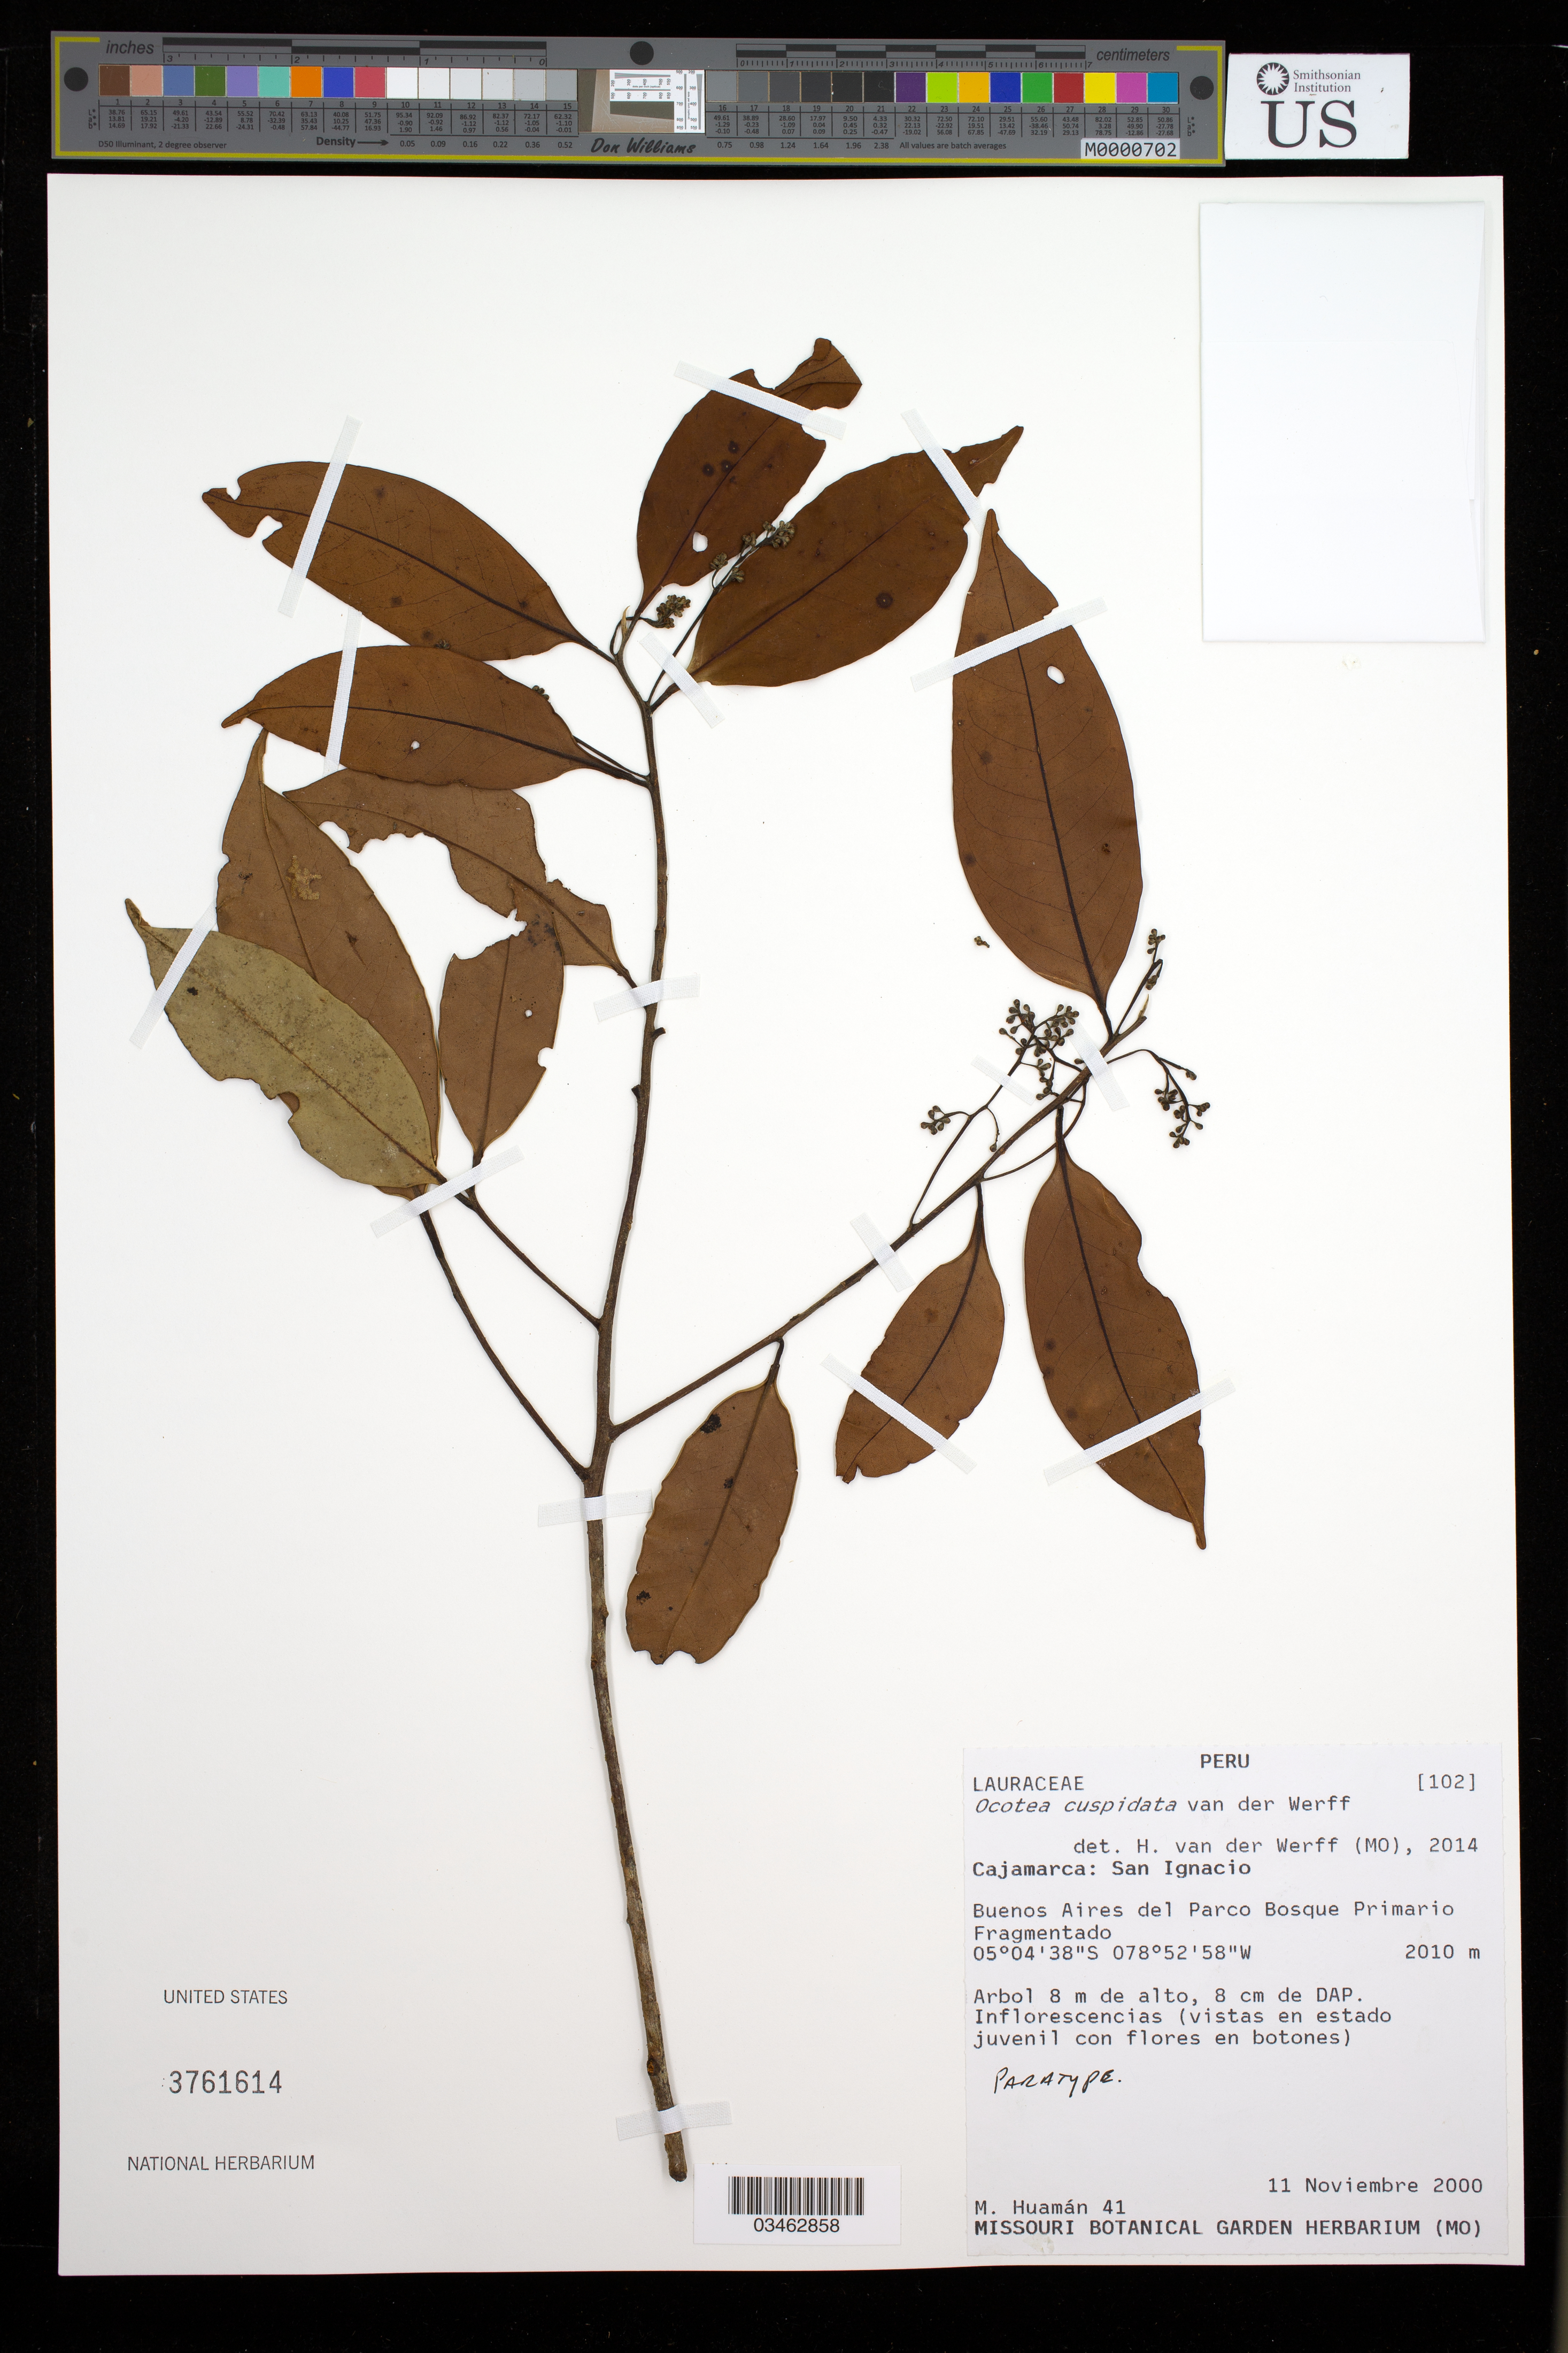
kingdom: Plantae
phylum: Tracheophyta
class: Magnoliopsida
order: Laurales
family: Lauraceae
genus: Ocotea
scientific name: Ocotea cuspidata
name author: van der Werff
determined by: van der Werff, H. H.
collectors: M. Huamán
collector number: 41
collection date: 2000-11-11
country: Peru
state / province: Cajamarca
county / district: San Ignacio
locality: Buenos Aires del Parco Bosque Primario Fragmentado.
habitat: Bosque Primario Fragmentado.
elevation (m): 2010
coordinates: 05 04 38 S, 078 52 58 W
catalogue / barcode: US 3761614